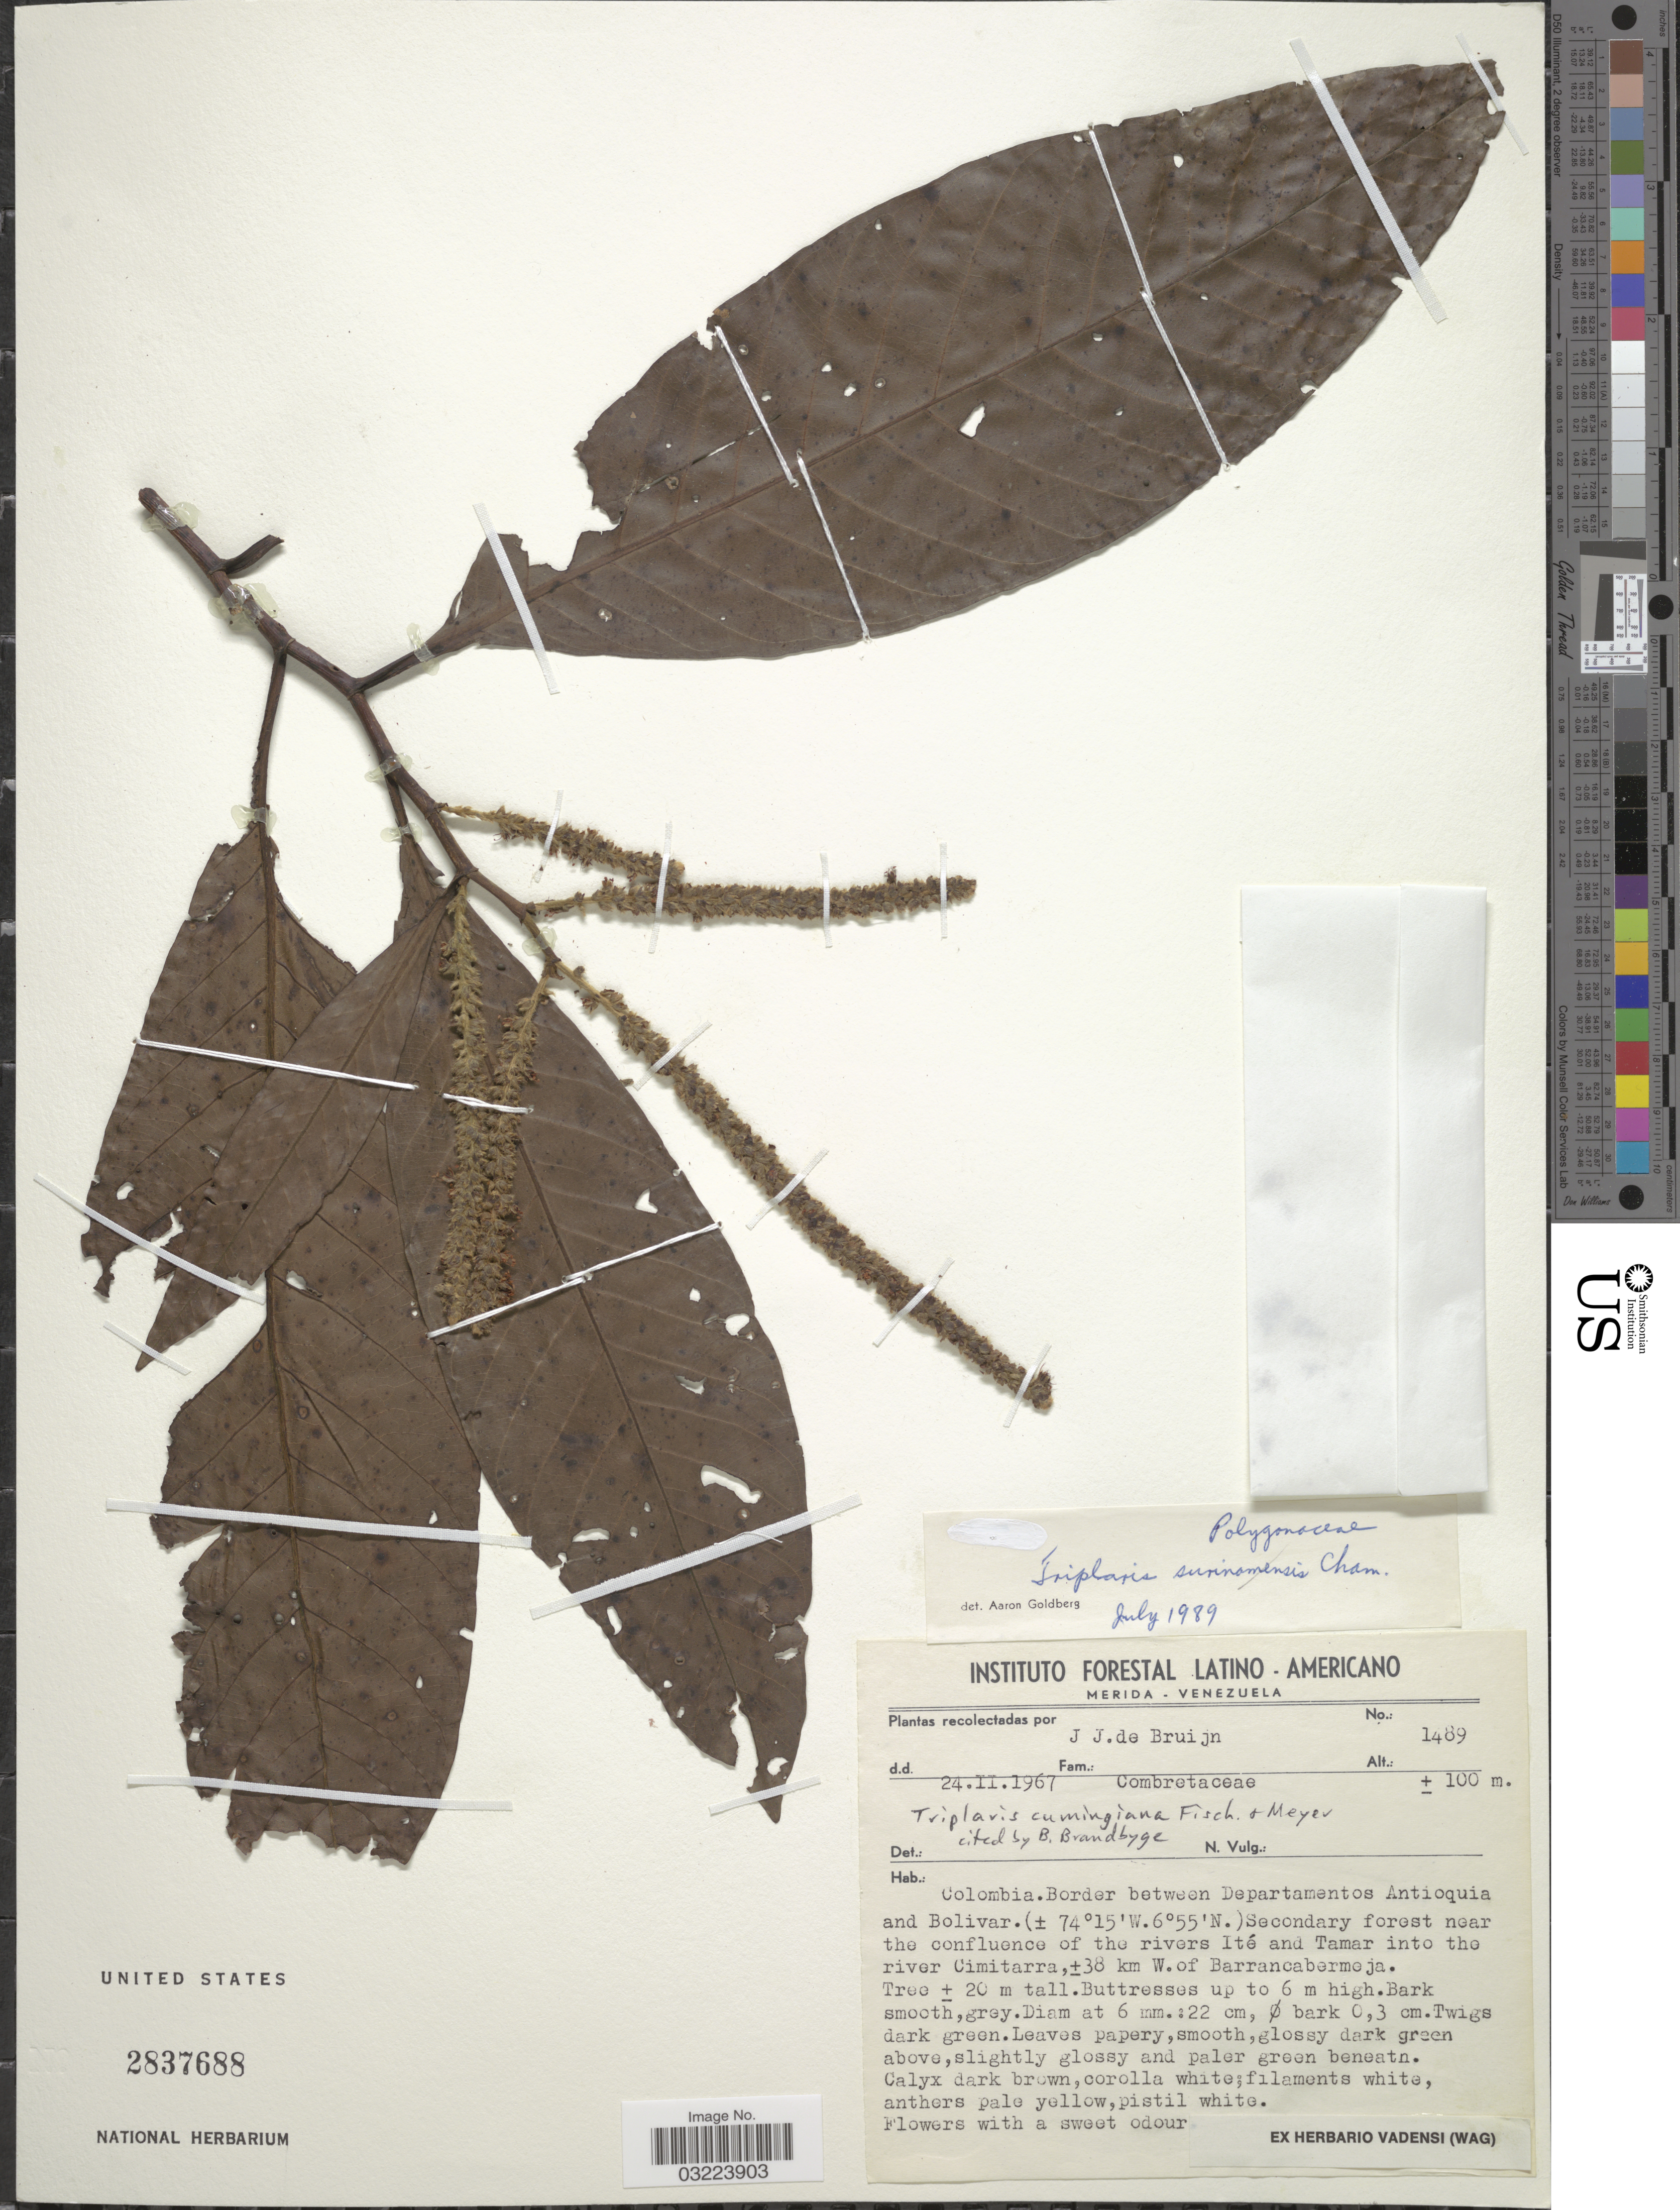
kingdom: Plantae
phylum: Tracheophyta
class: Magnoliopsida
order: Caryophyllales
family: Polygonaceae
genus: Triplaris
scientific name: Triplaris cumingiana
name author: Fisch. & C.A. Mey. ex C.A. Mey.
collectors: J. Bruijn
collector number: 1489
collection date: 1967-02-24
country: Colombia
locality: Border between Departamentos Antioquia and Bolivar. Secondary forest near the confluence of the rivers Ité and Tamar into the river Cimitarra, ±38 km W. of Barrancabermeja.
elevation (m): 100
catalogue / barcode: US 2837688